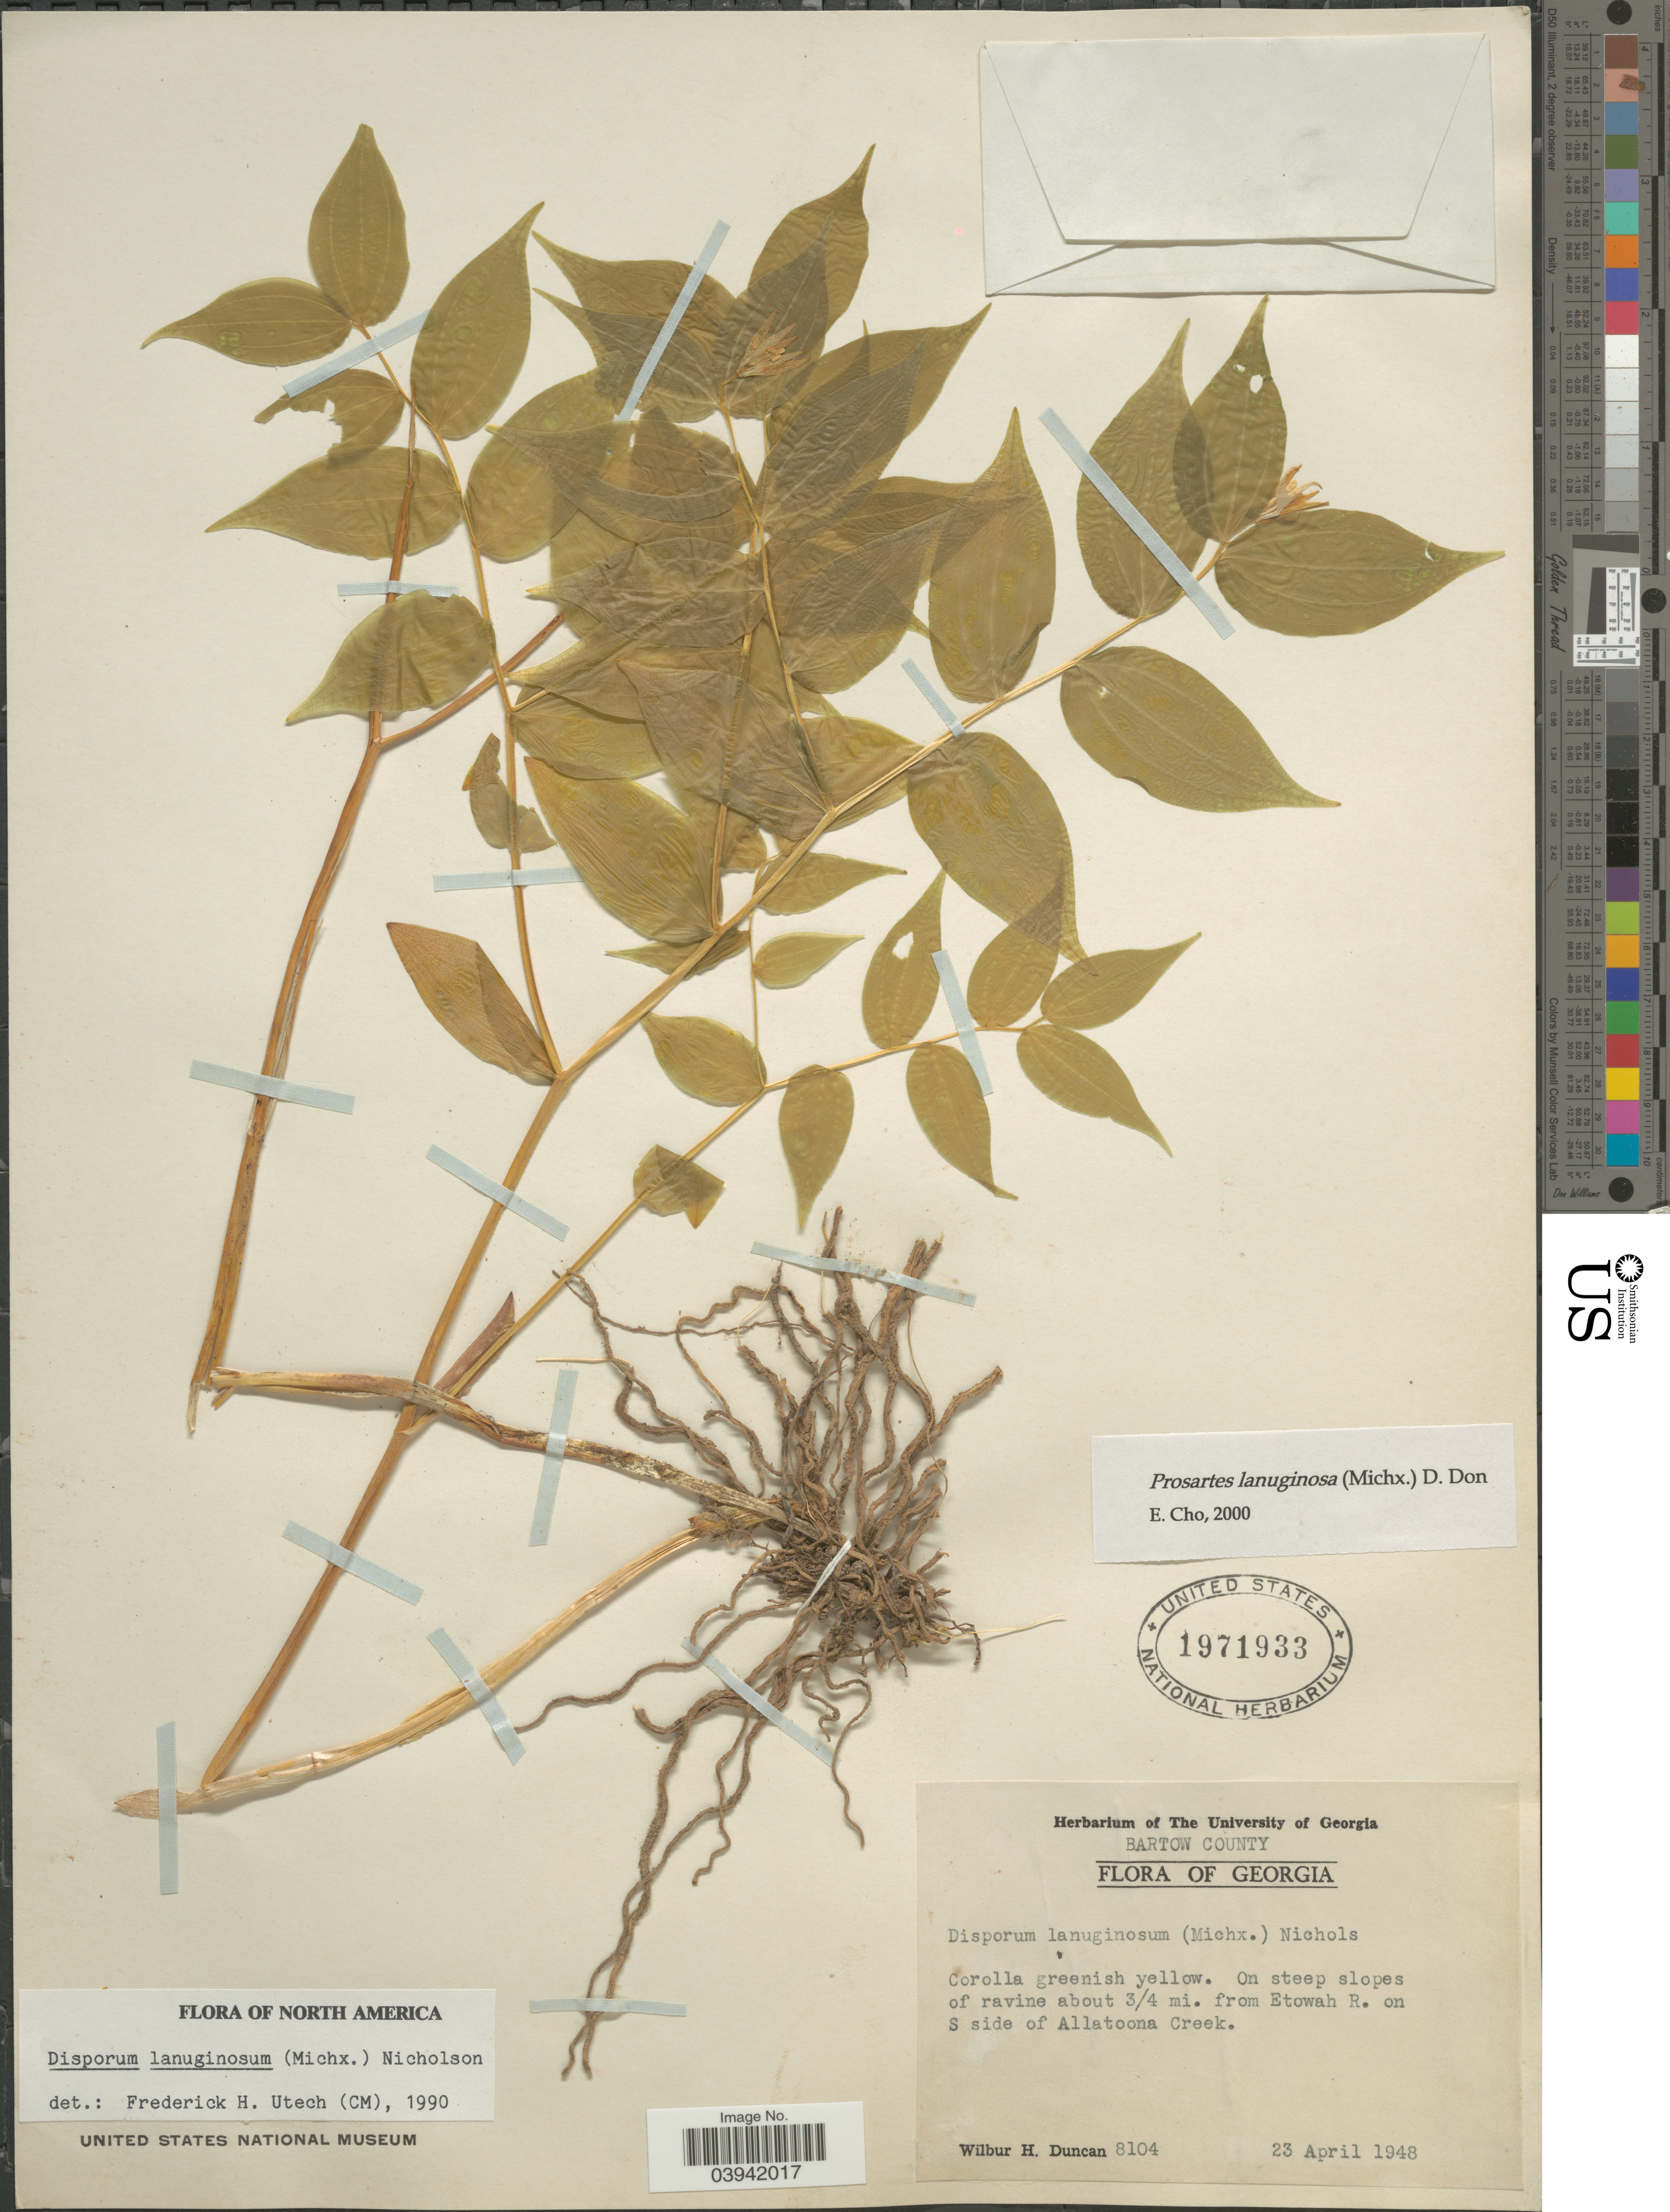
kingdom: Plantae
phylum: Tracheophyta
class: Liliopsida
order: Liliales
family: Liliaceae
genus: Prosartes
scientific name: Prosartes lanuginosa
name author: D. Don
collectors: W. H. Duncan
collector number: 8104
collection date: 1948-04-23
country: United States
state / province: Georgia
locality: Bartow County. About ¾ mi. from Etowah R. on S side of Allatoona Creek.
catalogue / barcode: US 1971933